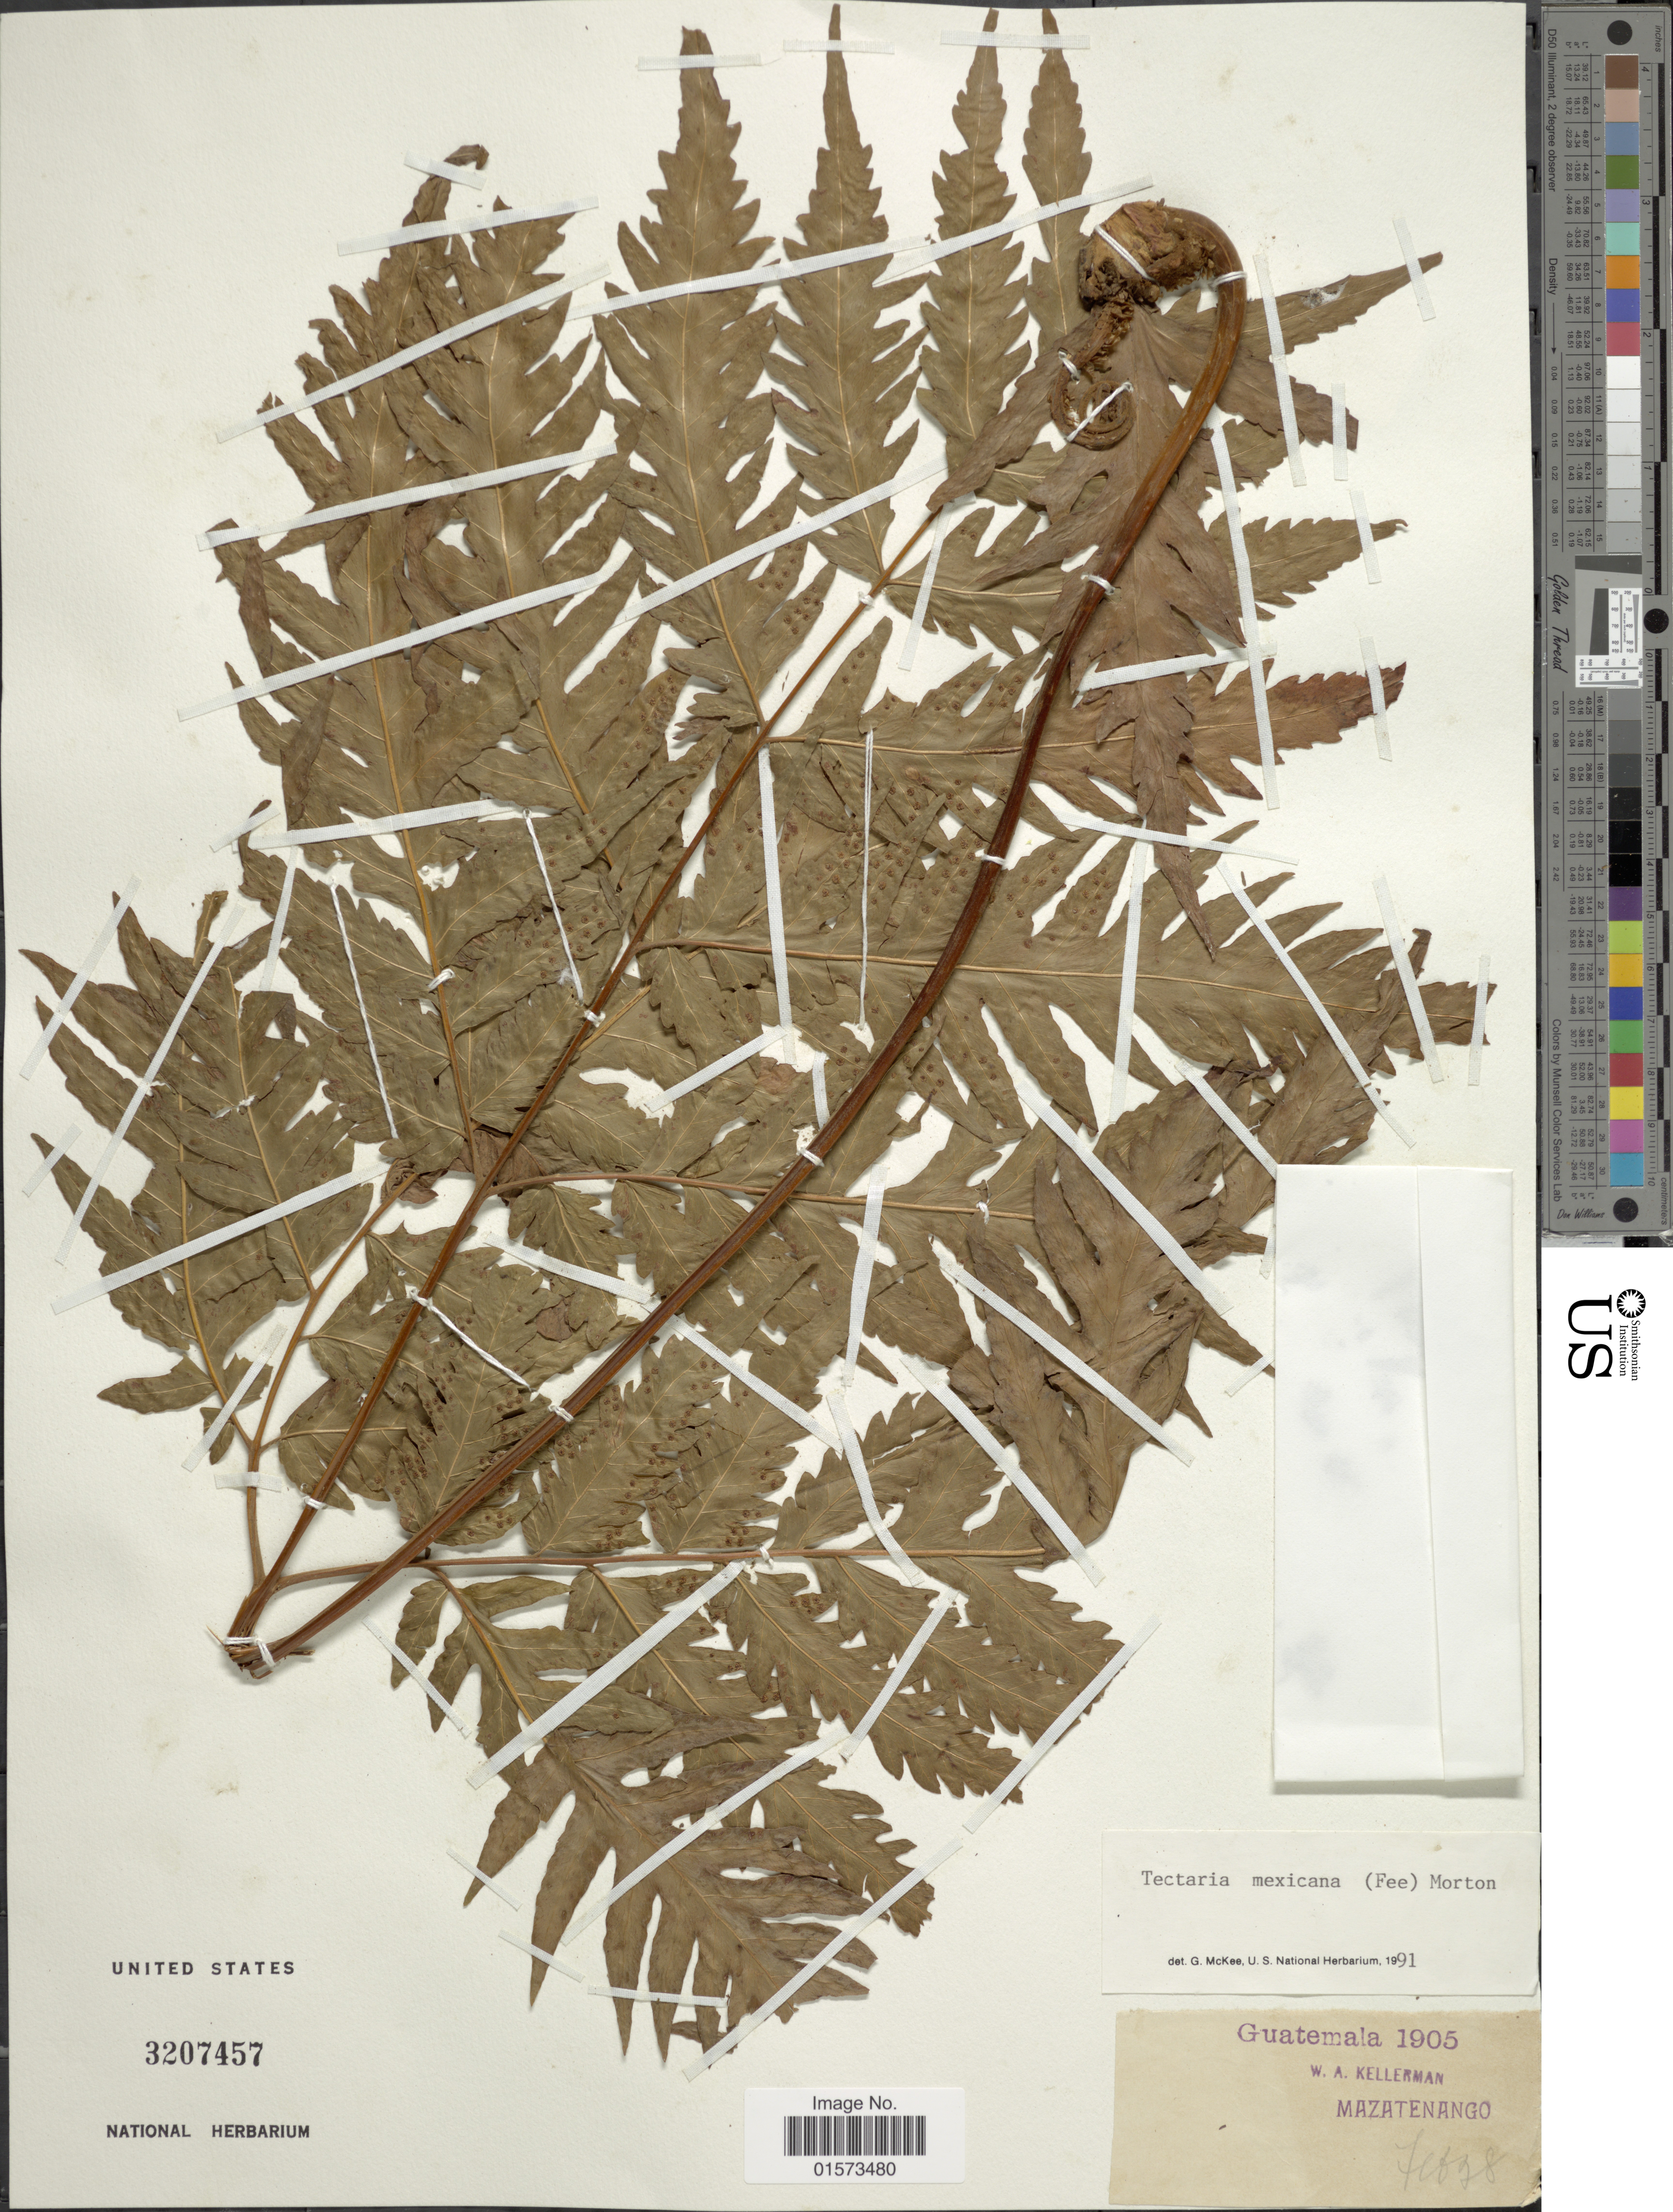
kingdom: Plantae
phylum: Tracheophyta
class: Polypodiopsida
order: Polypodiales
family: Tectariaceae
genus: Tectaria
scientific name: Tectaria mexicana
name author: (Fée) C.V. Morton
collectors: W. Kellerman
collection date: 1905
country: Guatemala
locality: Mazatenango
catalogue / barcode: US 3207457